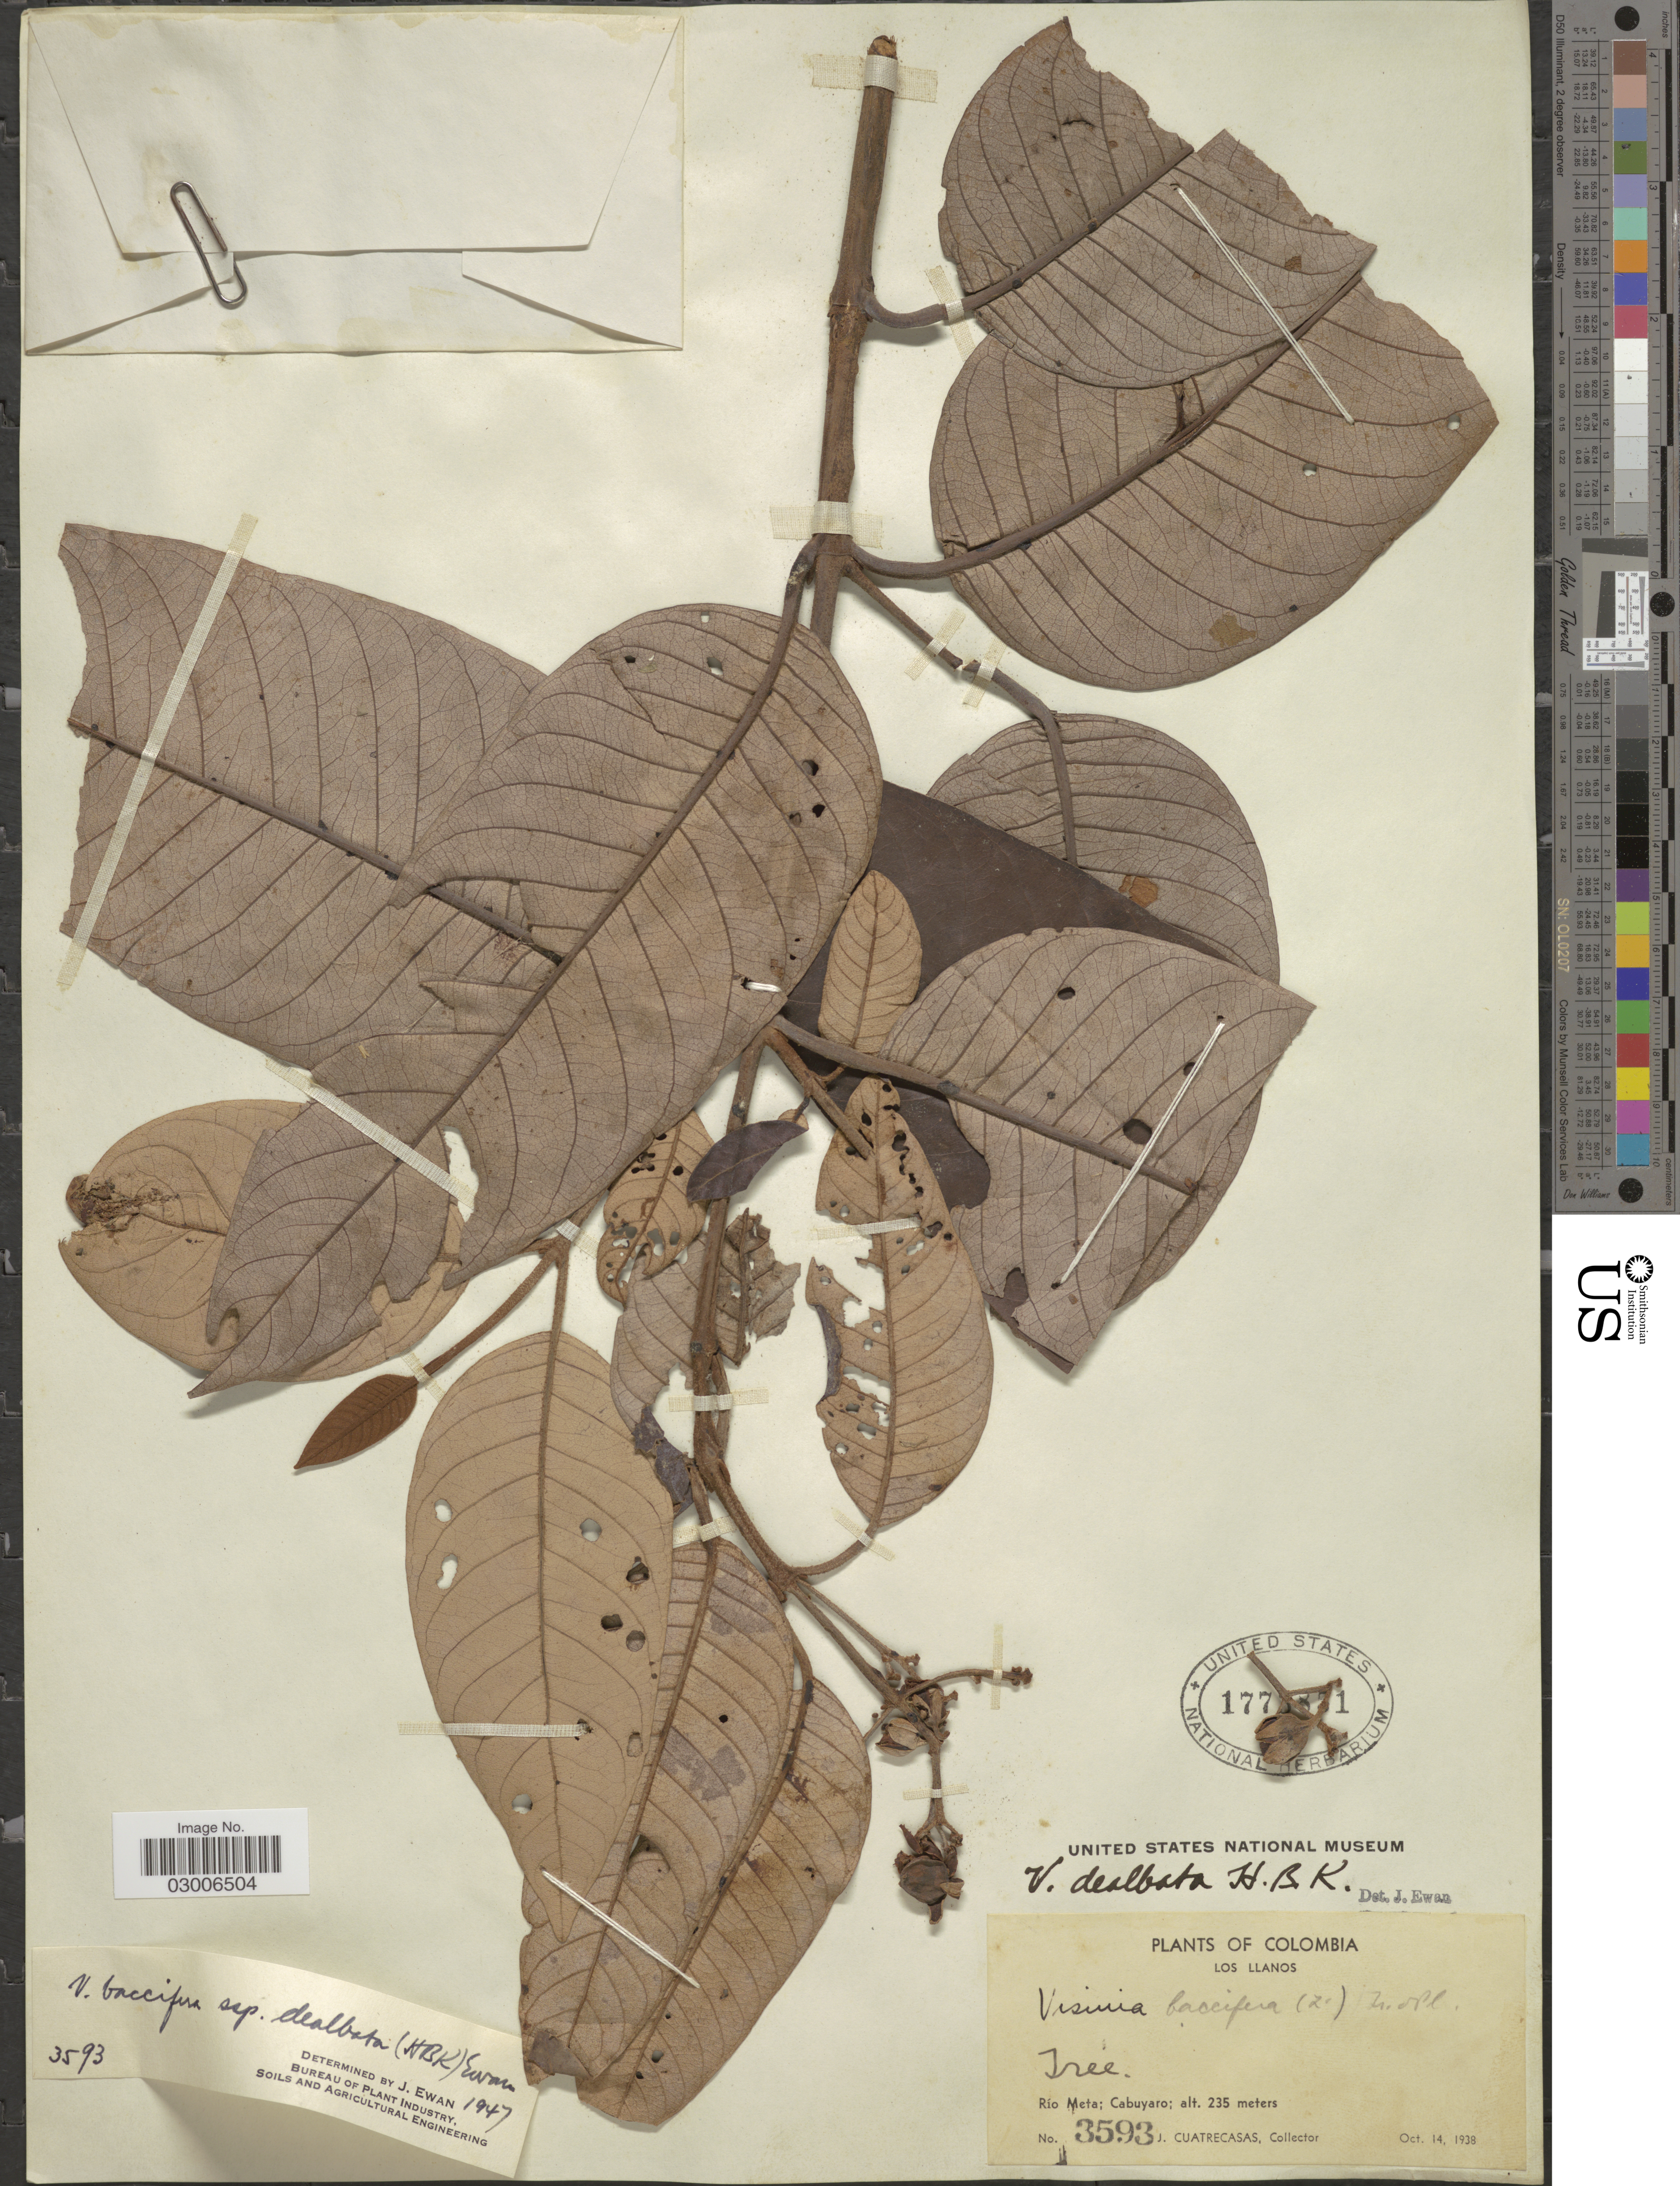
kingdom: Plantae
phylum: Tracheophyta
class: Magnoliopsida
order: Malpighiales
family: Hypericaceae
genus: Vismia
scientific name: Vismia baccifera subsp. dealbata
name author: (Kunth) Ewan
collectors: J. Cuatrecasas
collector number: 3593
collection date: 1938-10-14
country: Colombia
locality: Los Llanos, Río Meta: Cabuyaro.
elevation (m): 235